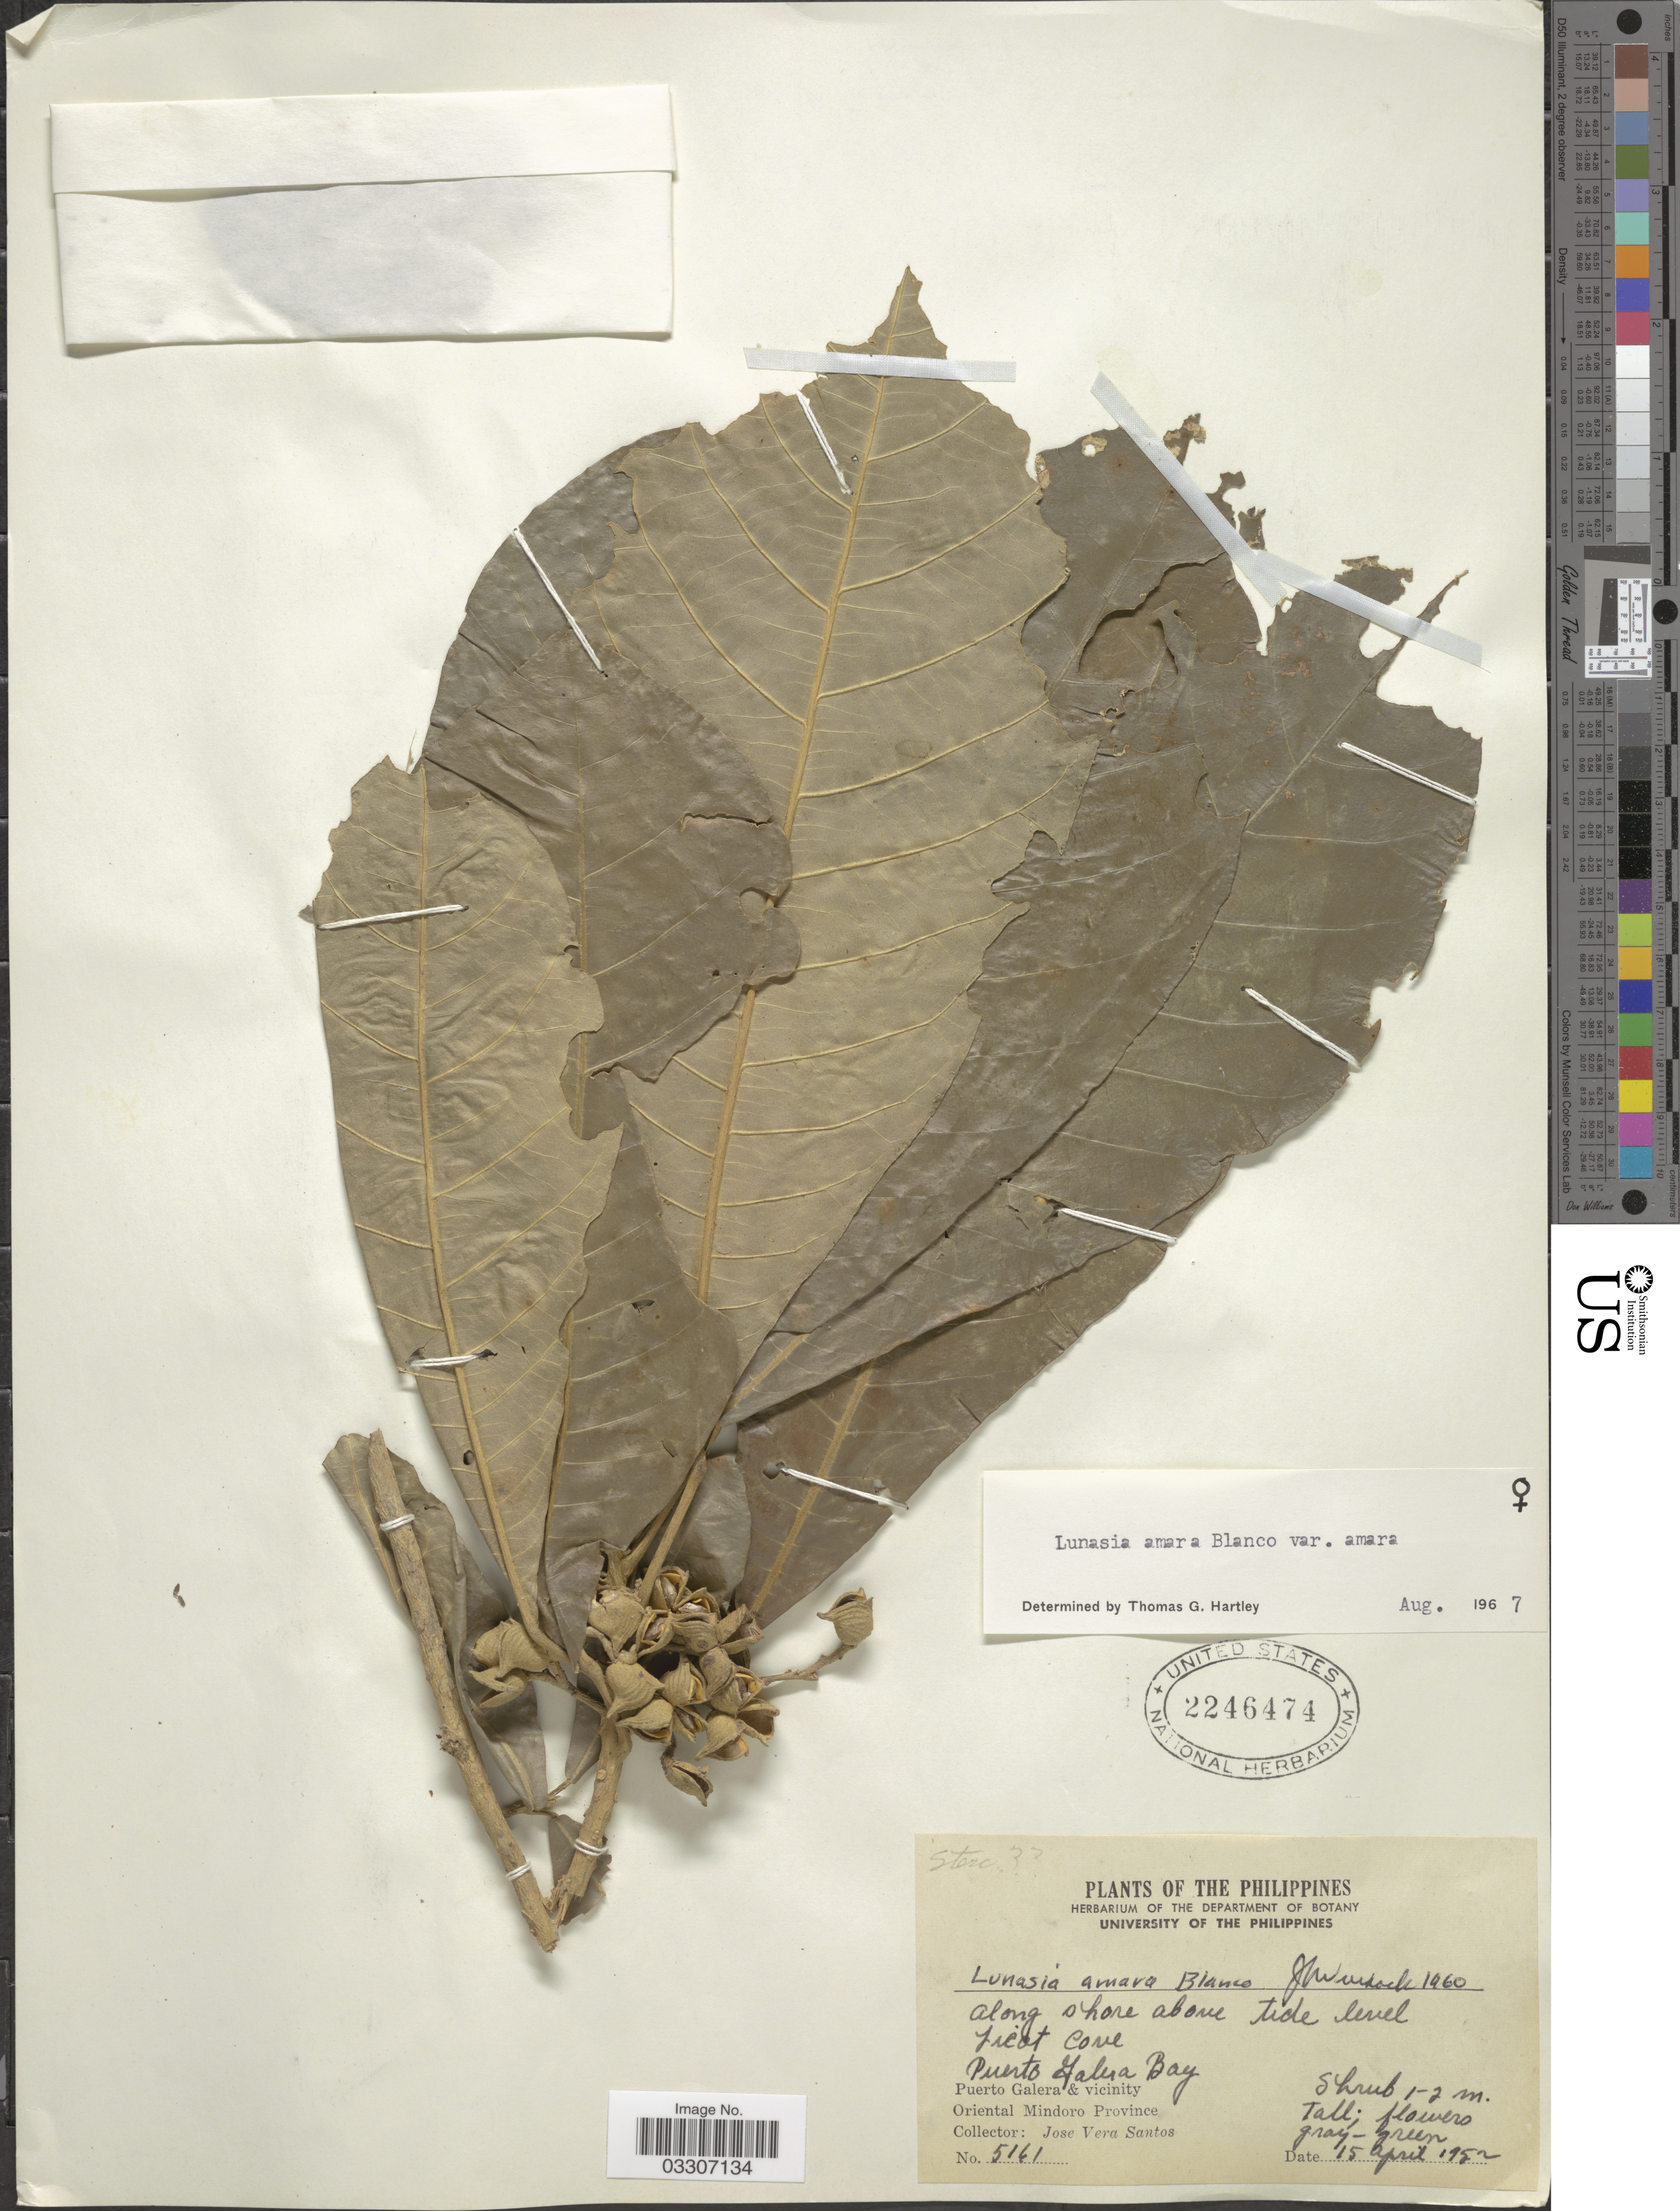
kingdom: Plantae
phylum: Tracheophyta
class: Magnoliopsida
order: Sapindales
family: Rutaceae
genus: Lunasia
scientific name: Lunasia amara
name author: Blanco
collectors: J. V. Santos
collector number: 5141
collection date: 1952-04-15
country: Philippines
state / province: Mimaropa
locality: Along shore above tide level Licot Cove Puerto Galera Bay. Puerto Galera & vicinity Oriental Mindoro Province.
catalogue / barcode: US 2246474